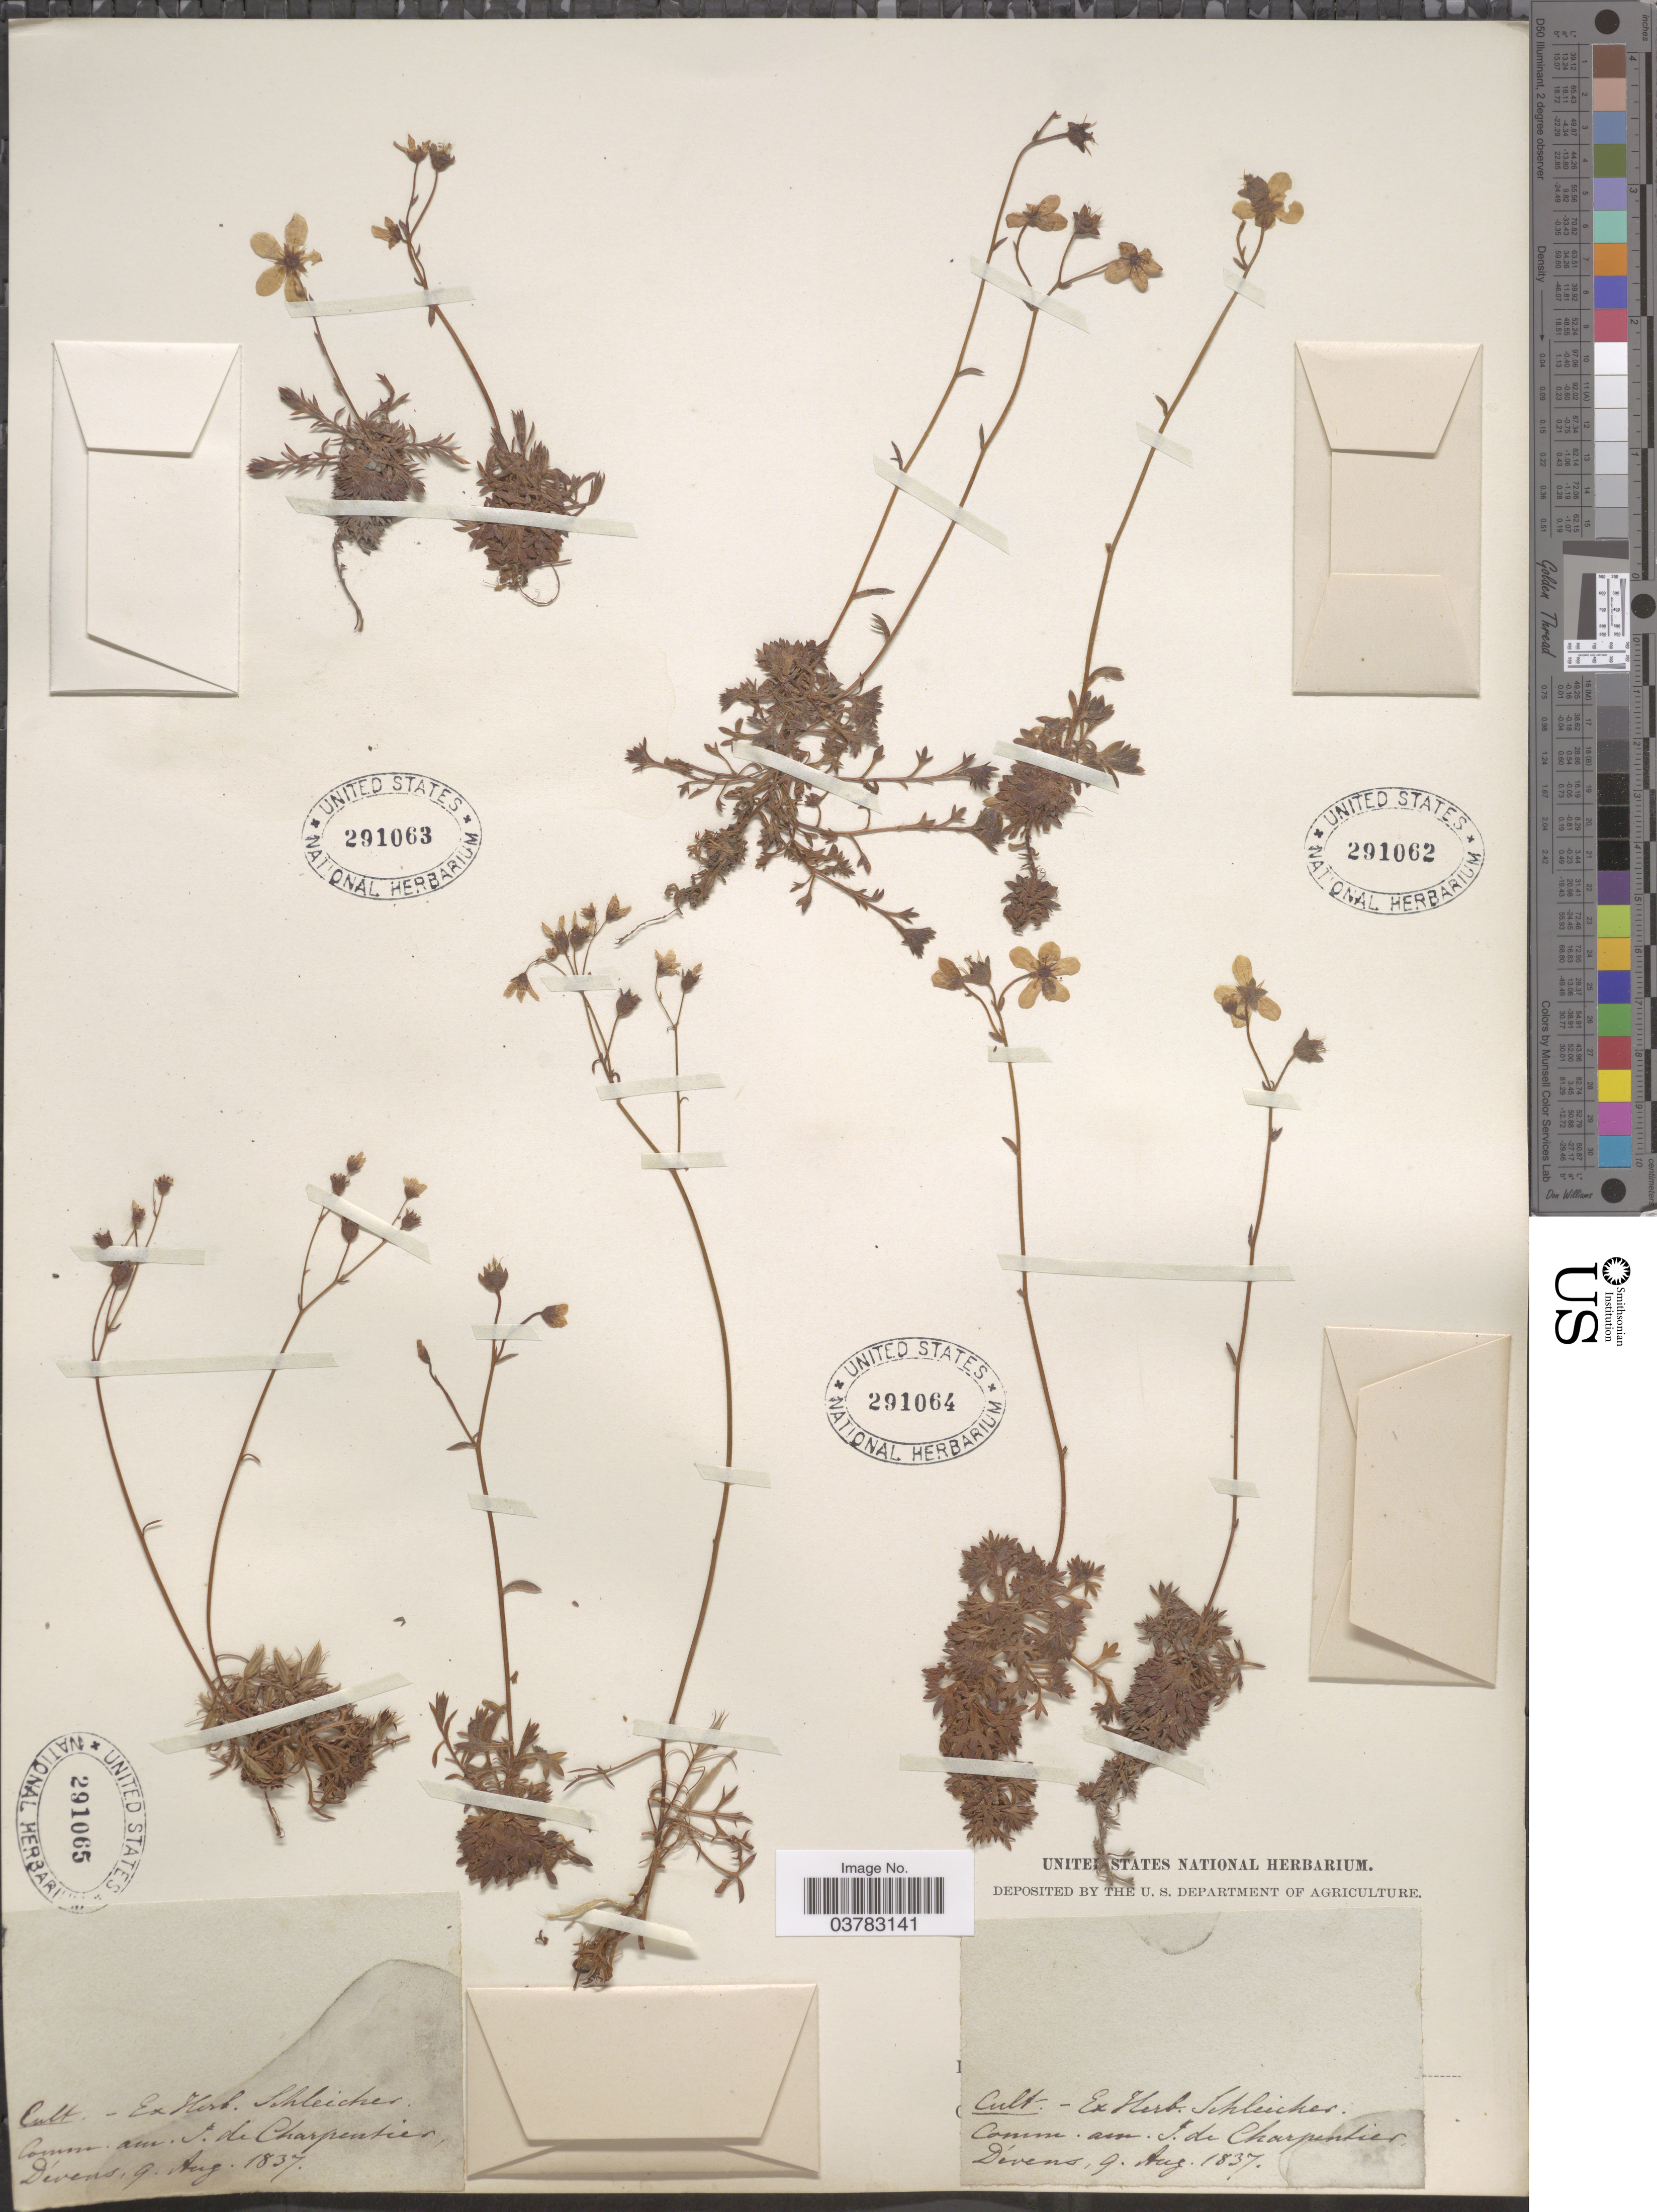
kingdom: Plantae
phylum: Tracheophyta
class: Magnoliopsida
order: Saxifragales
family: Saxifragaceae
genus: Saxifraga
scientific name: Saxifraga sp.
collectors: ex herb. Schleicher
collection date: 1837-08-09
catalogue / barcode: US 291064-4